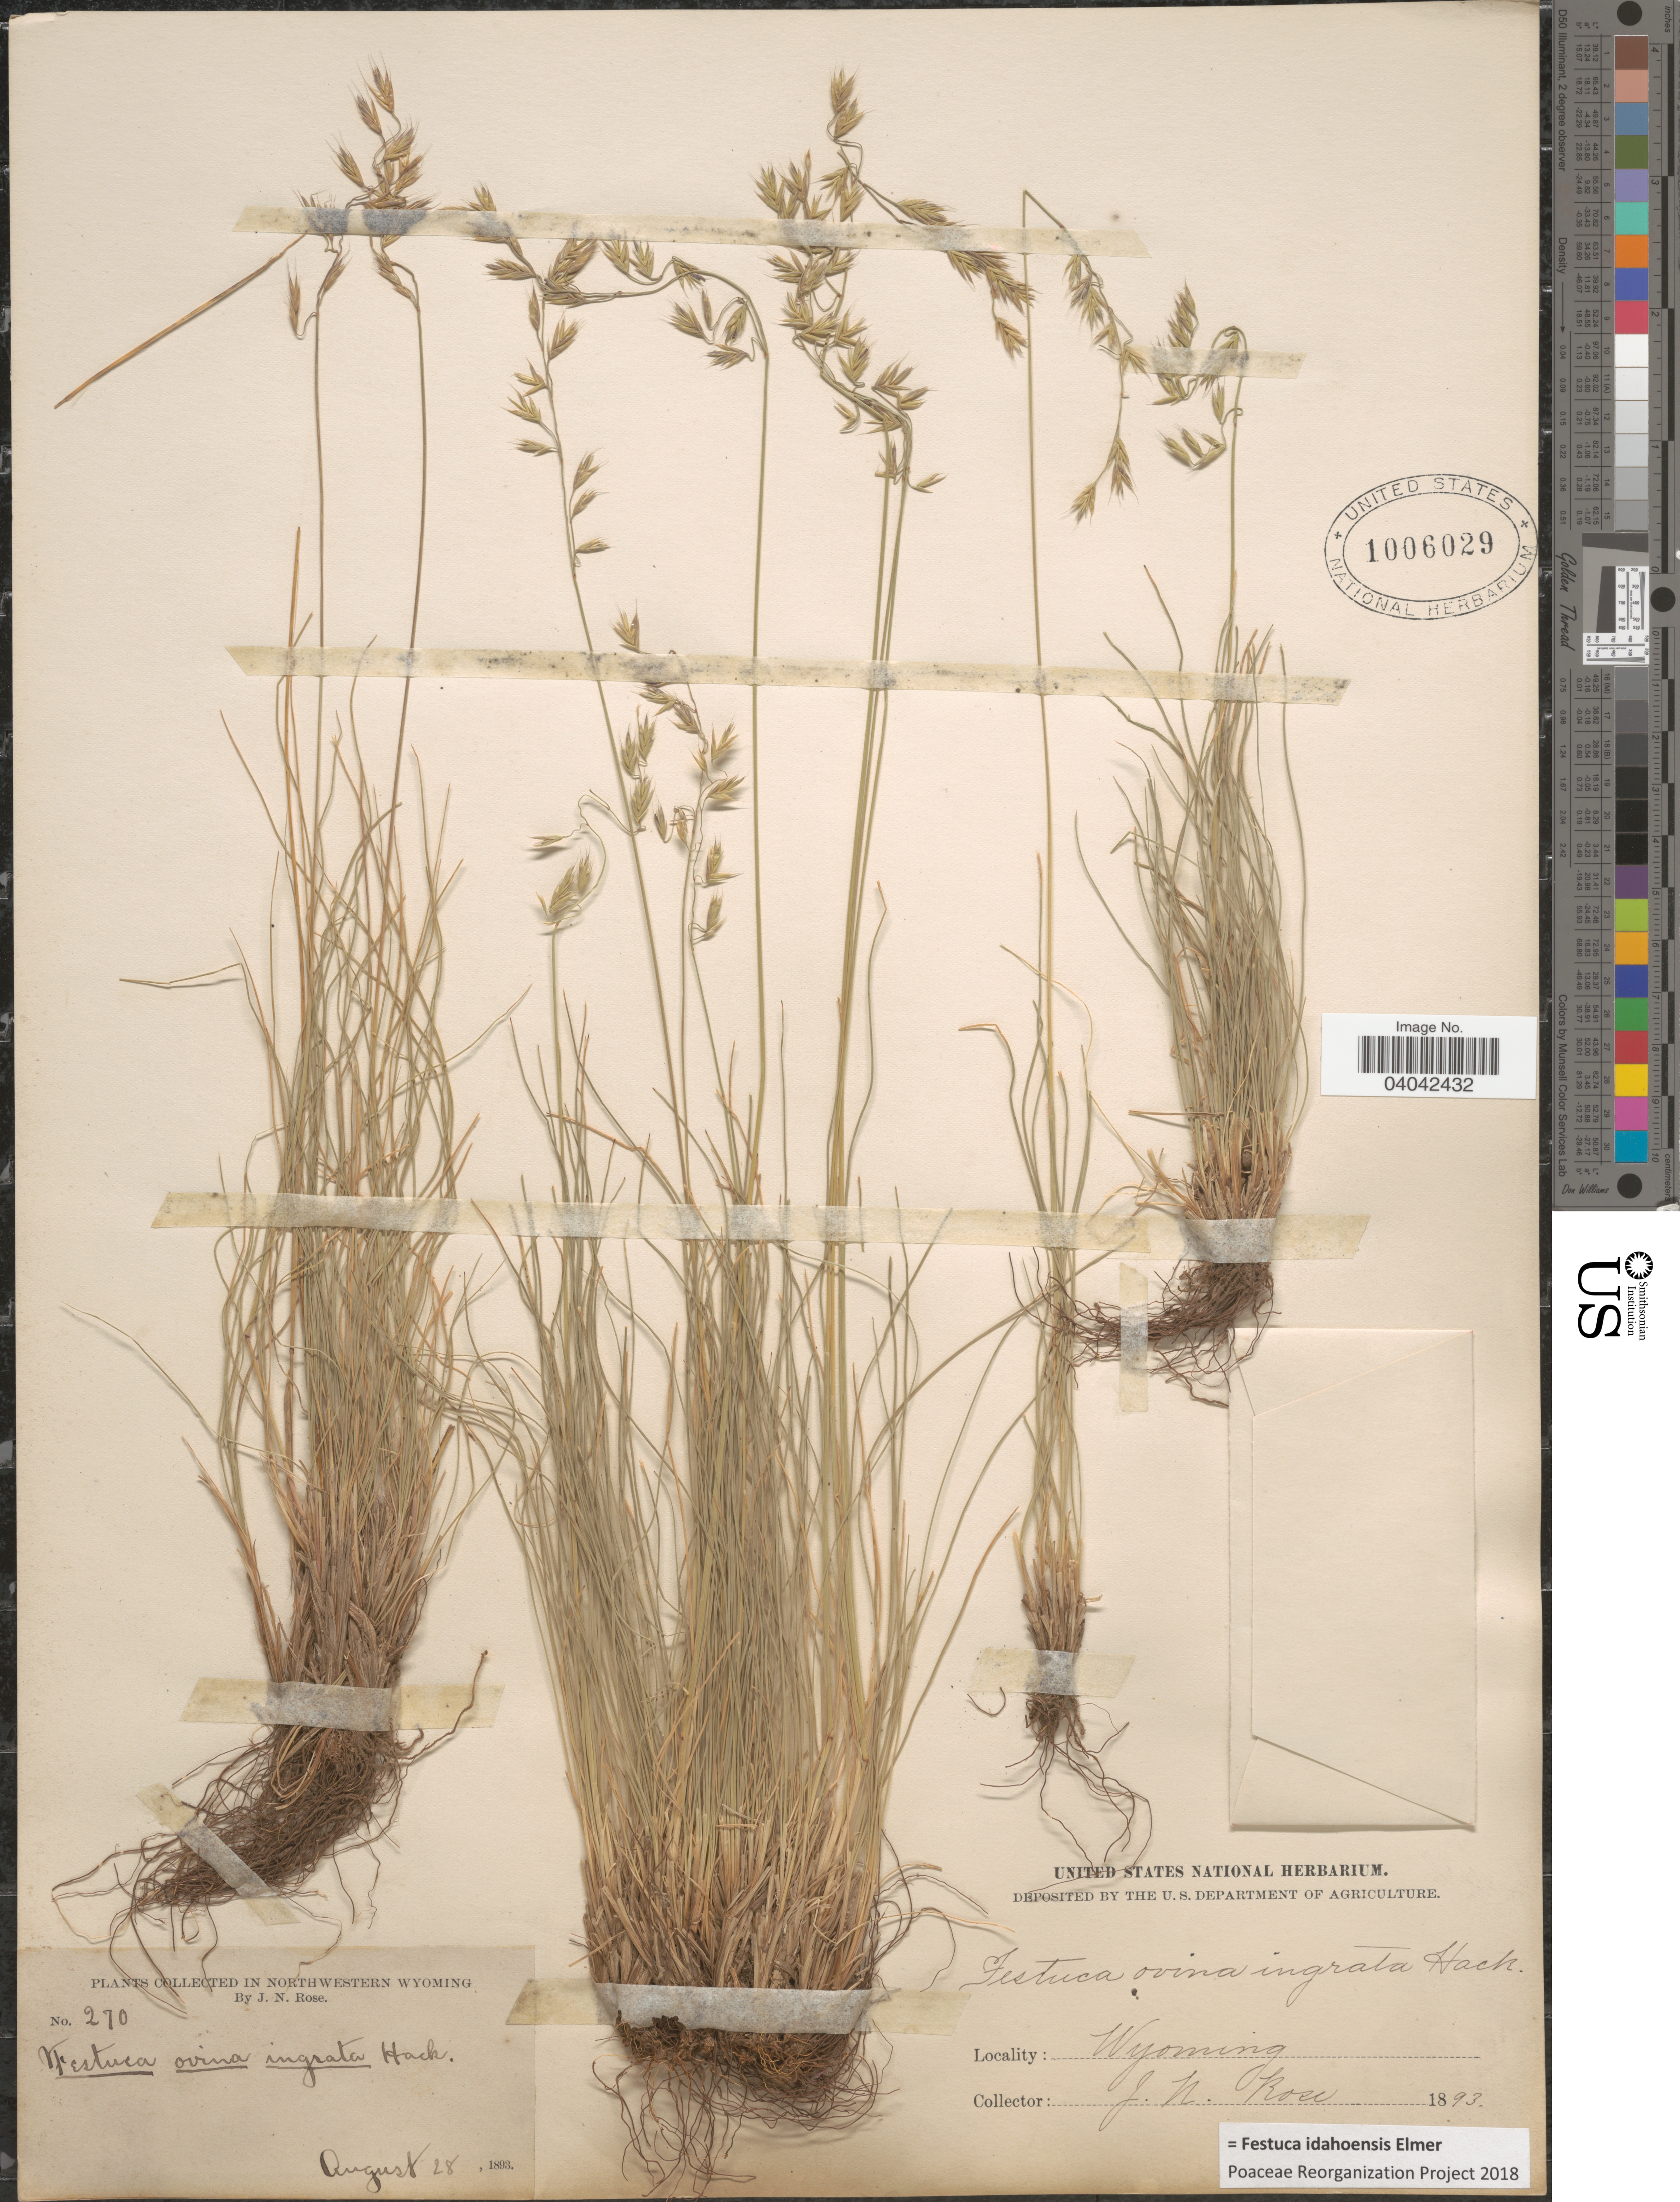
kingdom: Plantae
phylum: Tracheophyta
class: Liliopsida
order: Poales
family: Poaceae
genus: Festuca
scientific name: Festuca idahoensis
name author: Elmer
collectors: J. N. Rose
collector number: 270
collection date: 1893-08-28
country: United States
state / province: Wyoming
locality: Northwestern Wyoming.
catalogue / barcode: US 1006029